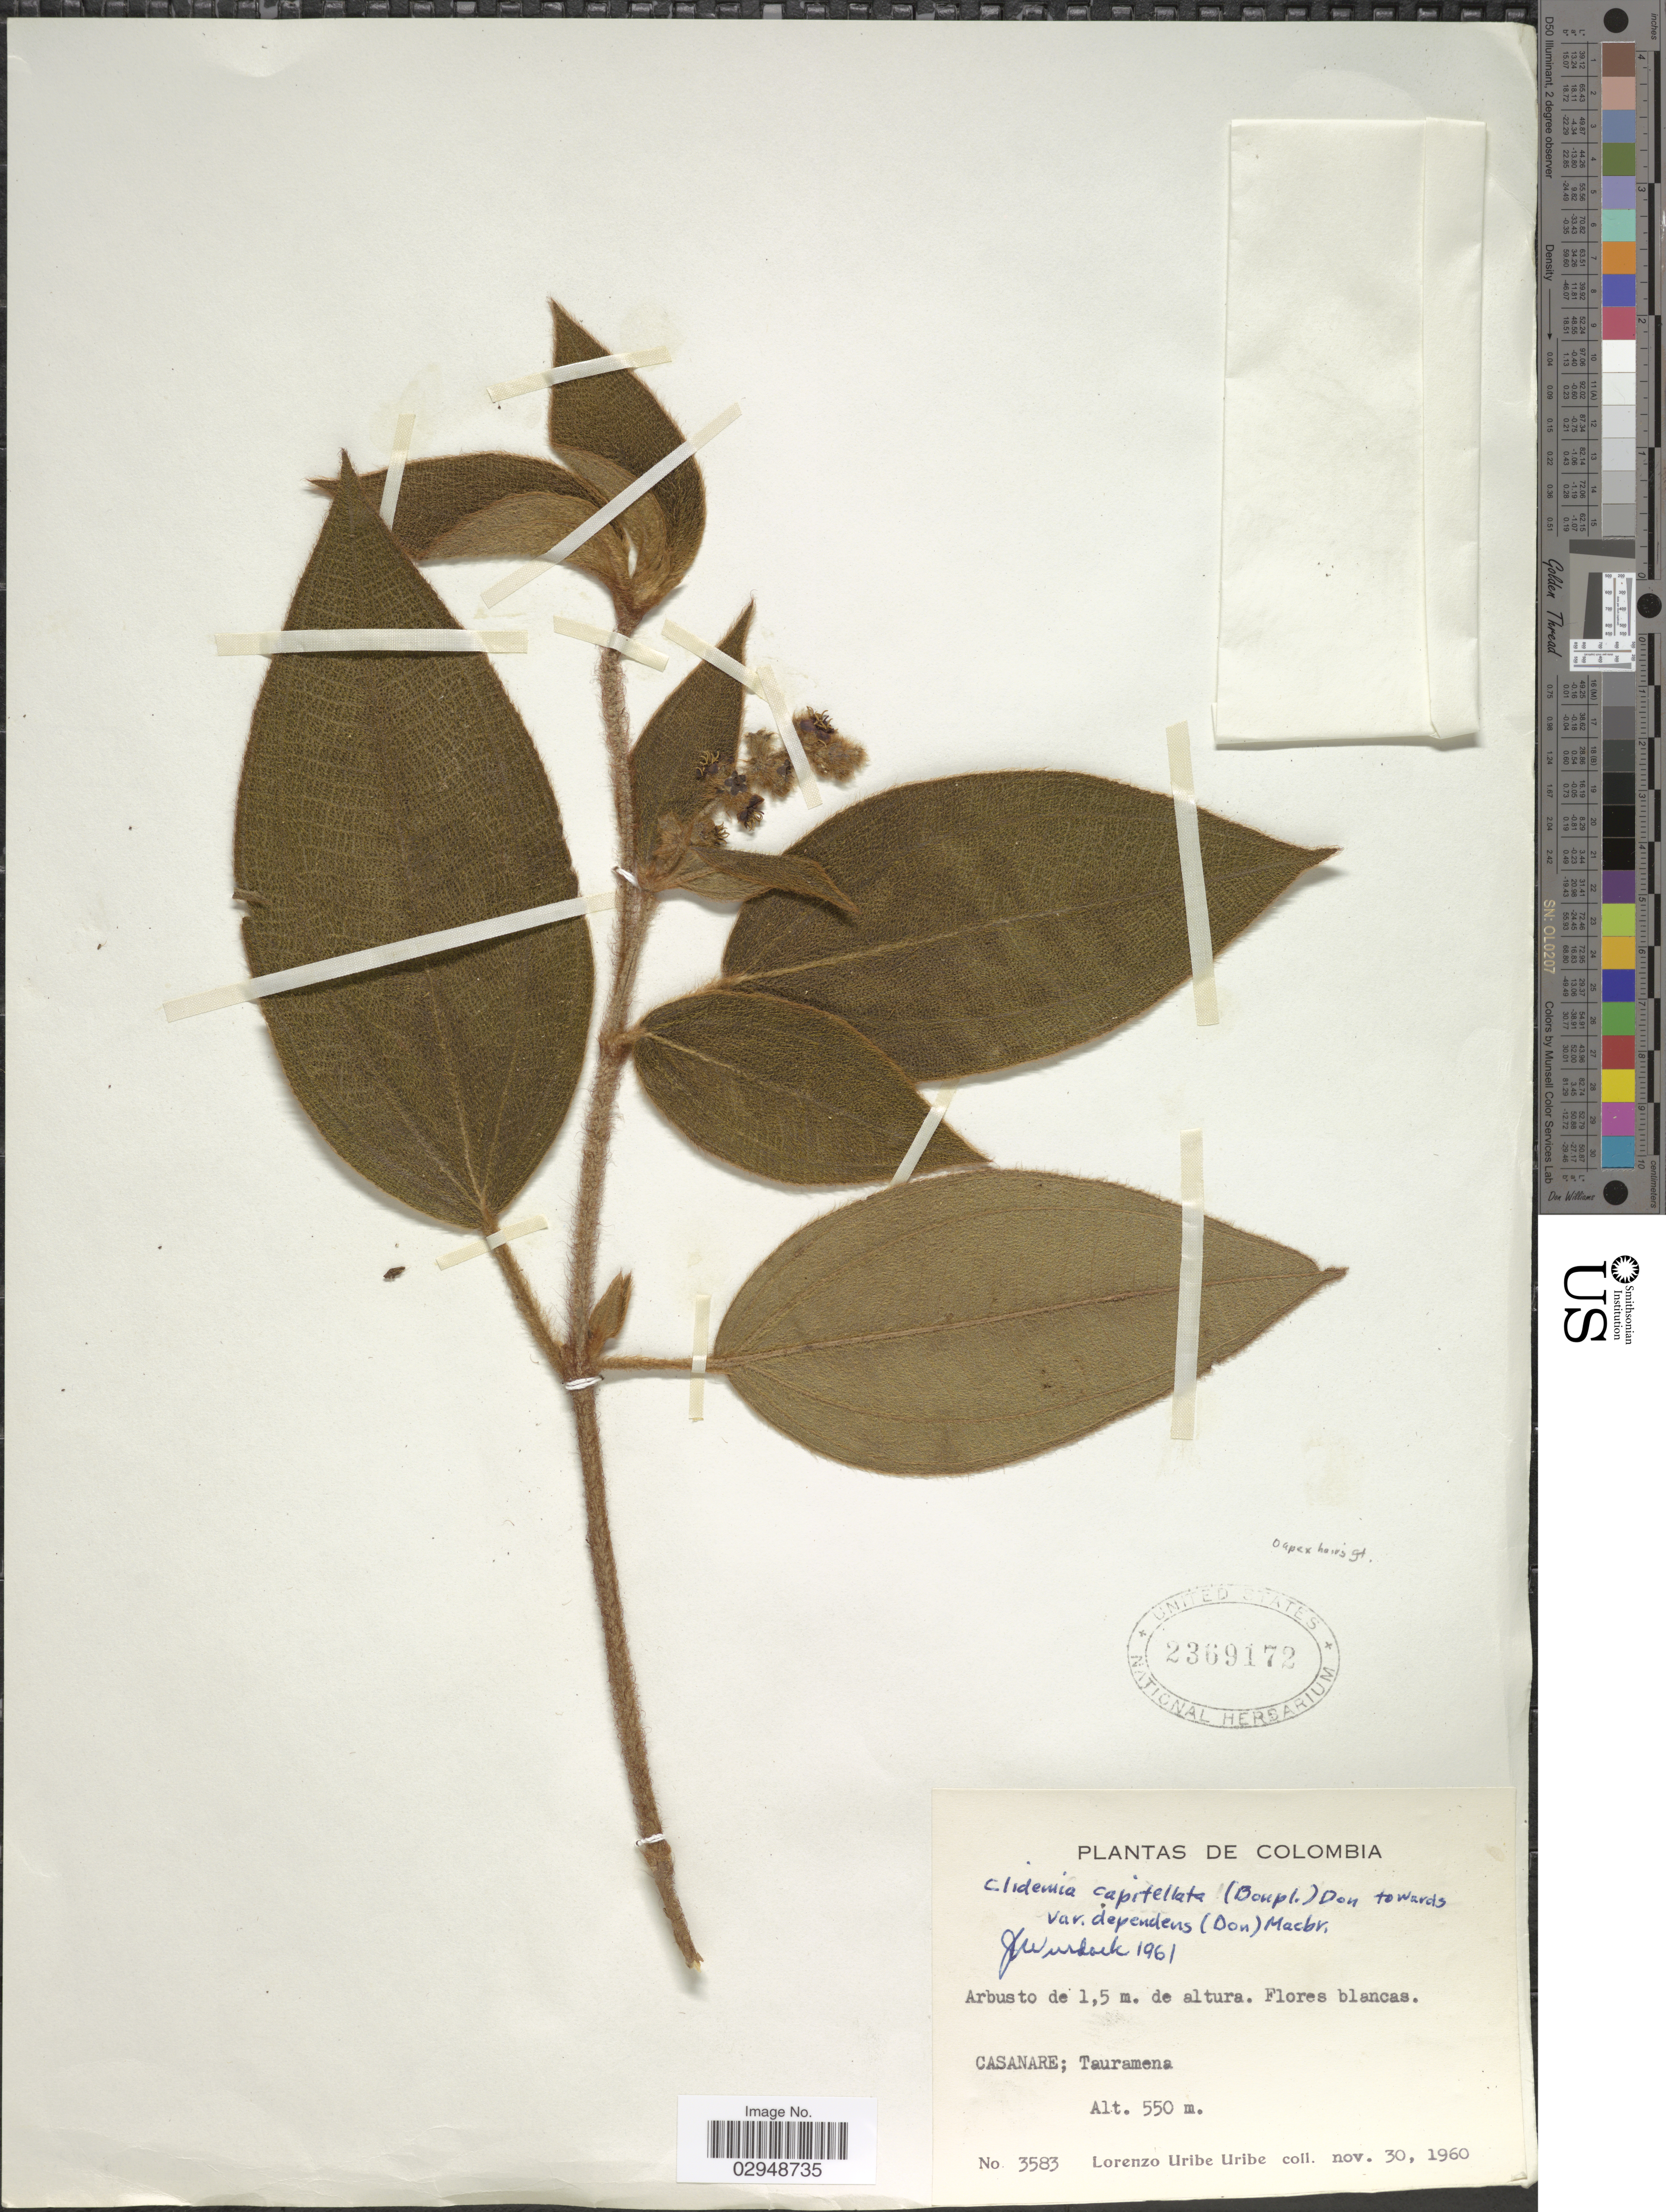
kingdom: Plantae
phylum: Tracheophyta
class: Magnoliopsida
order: Myrtales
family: Melastomataceae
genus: Clidemia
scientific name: Clidemia capitellata var. dependens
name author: (Pav. & D. Don) J.F. Macbr.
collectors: L. Uribe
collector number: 3583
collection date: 1960-11-30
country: Colombia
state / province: Casanare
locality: Casanare: Tauramena.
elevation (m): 550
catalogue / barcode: US 2369172